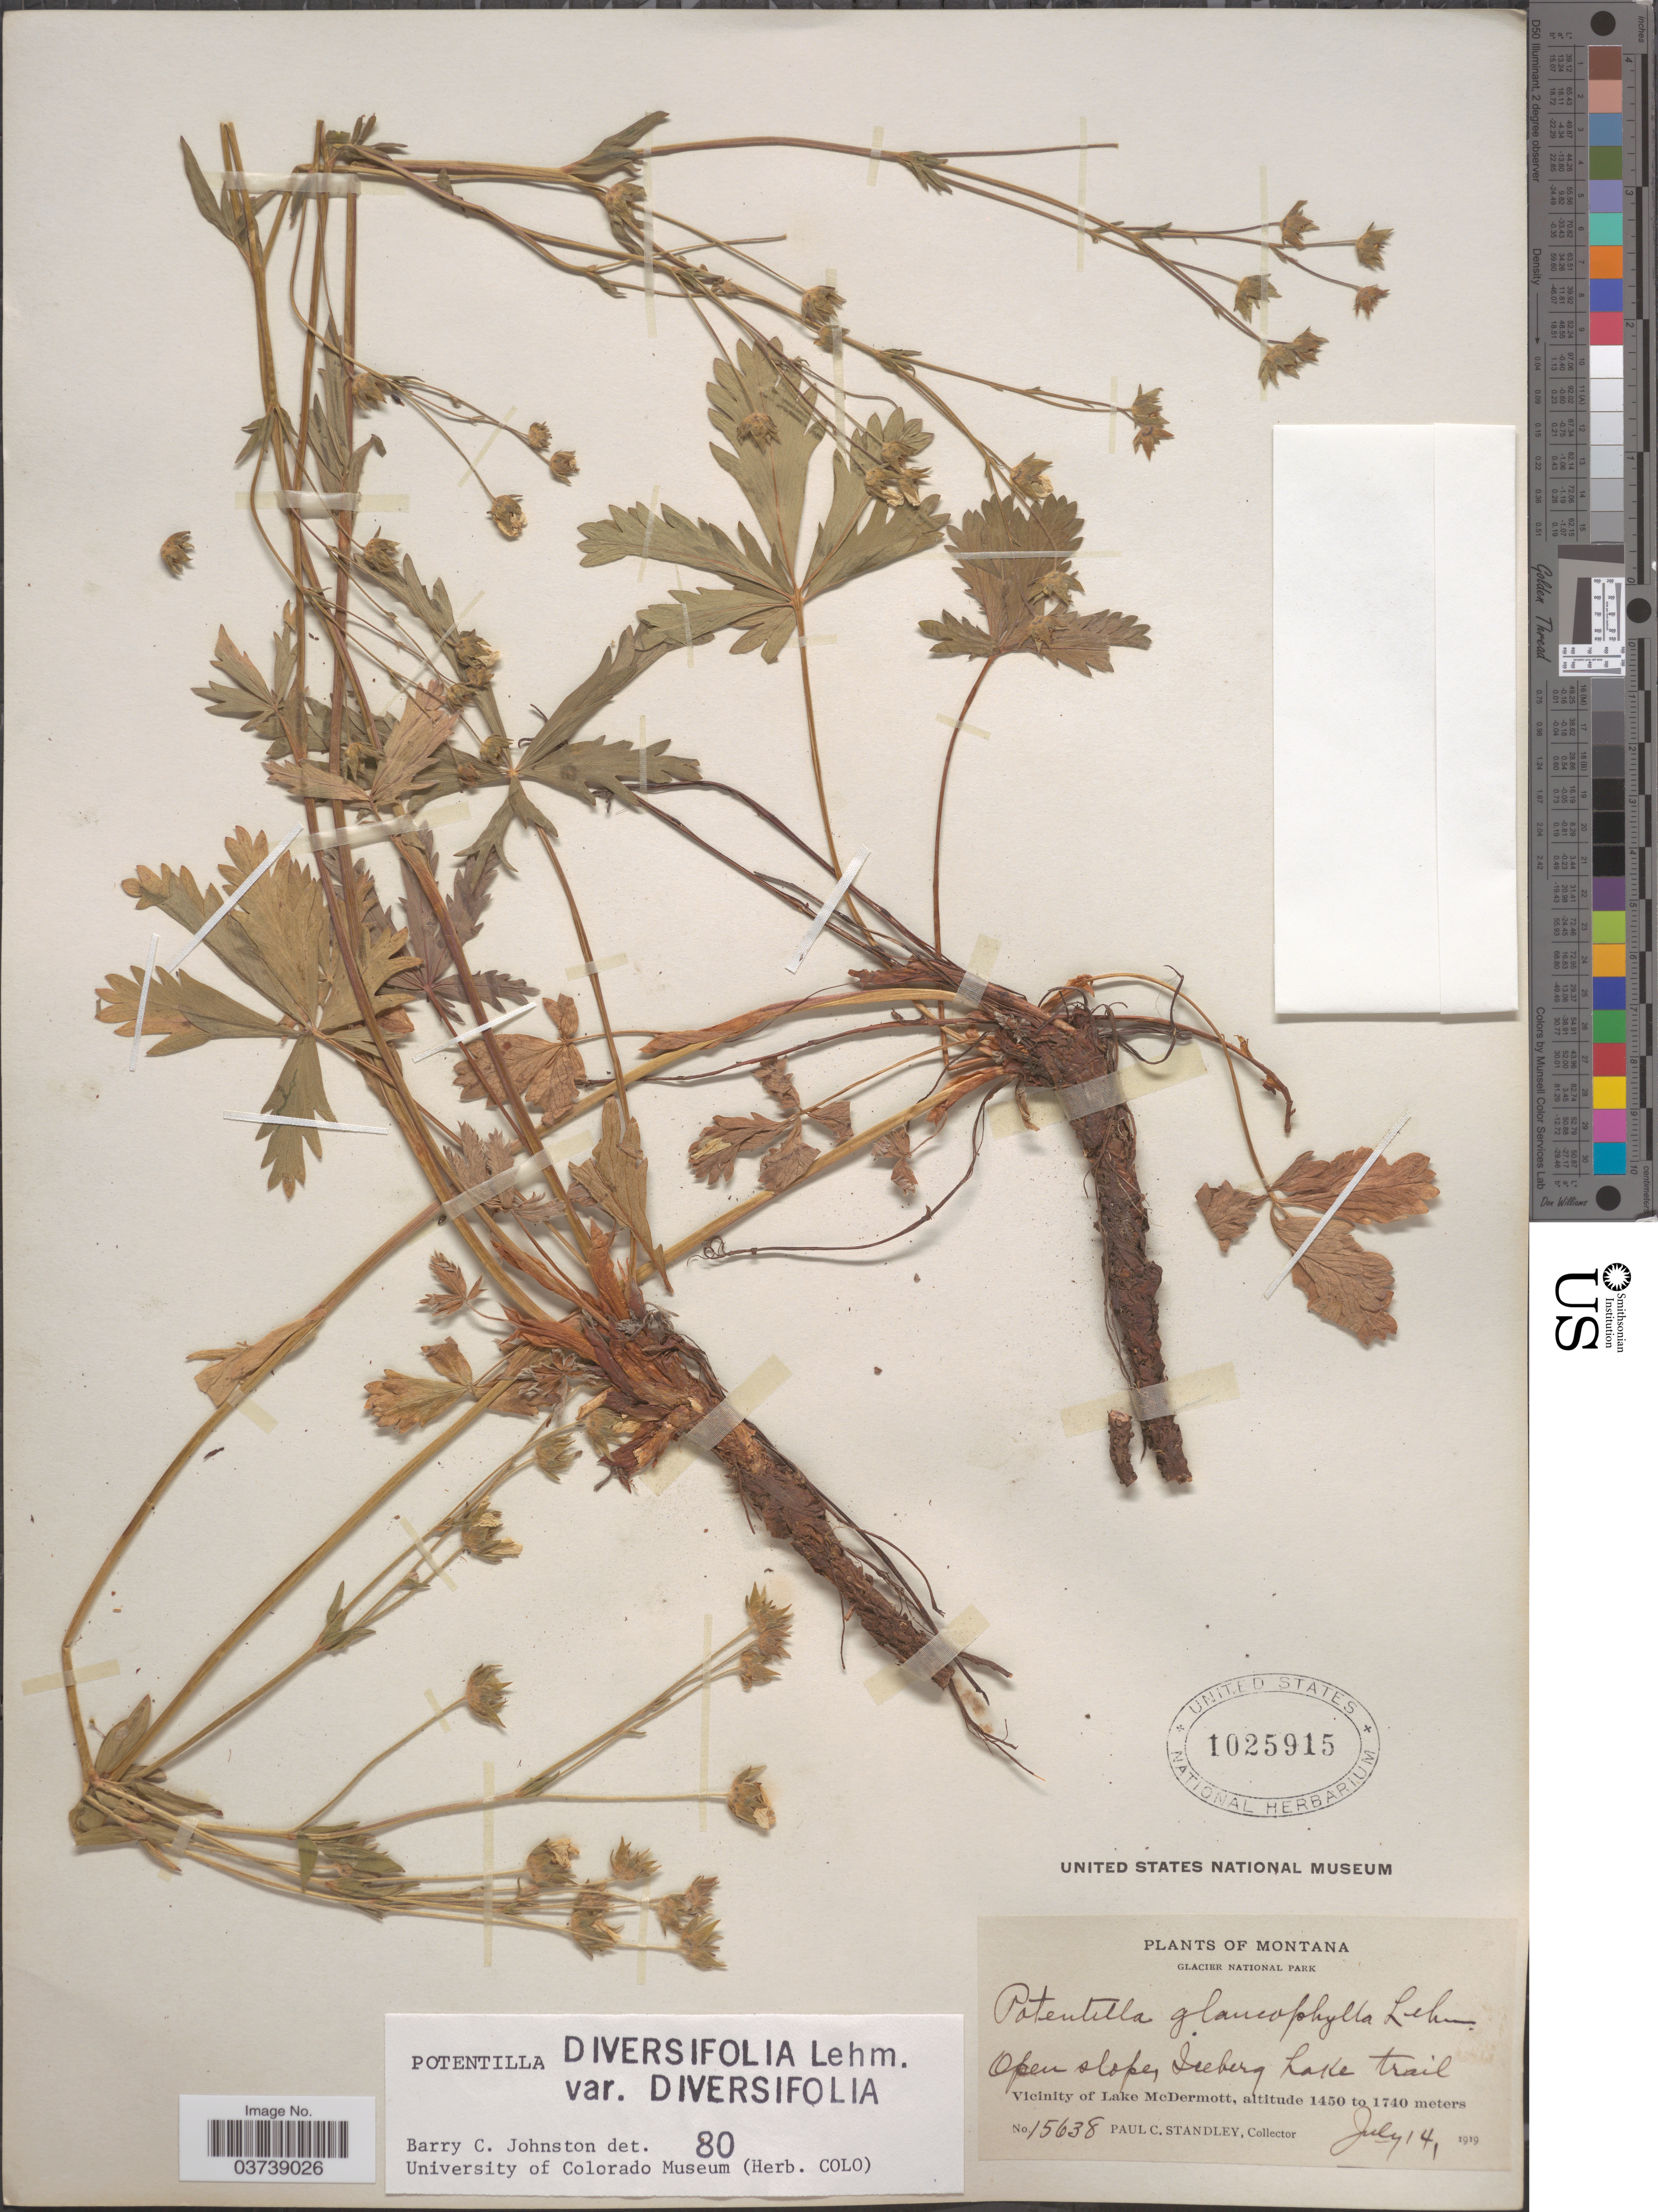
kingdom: Plantae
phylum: Tracheophyta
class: Magnoliopsida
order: Rosales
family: Rosaceae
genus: Potentilla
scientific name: Potentilla diversifolia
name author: Lehm.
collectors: P. C. Standley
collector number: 15638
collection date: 1919-07-14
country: United States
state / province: Montana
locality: Glacier National Park. Iceberg Lake trail. Vicinity of Lake McDermott.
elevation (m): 1450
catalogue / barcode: US 1025915